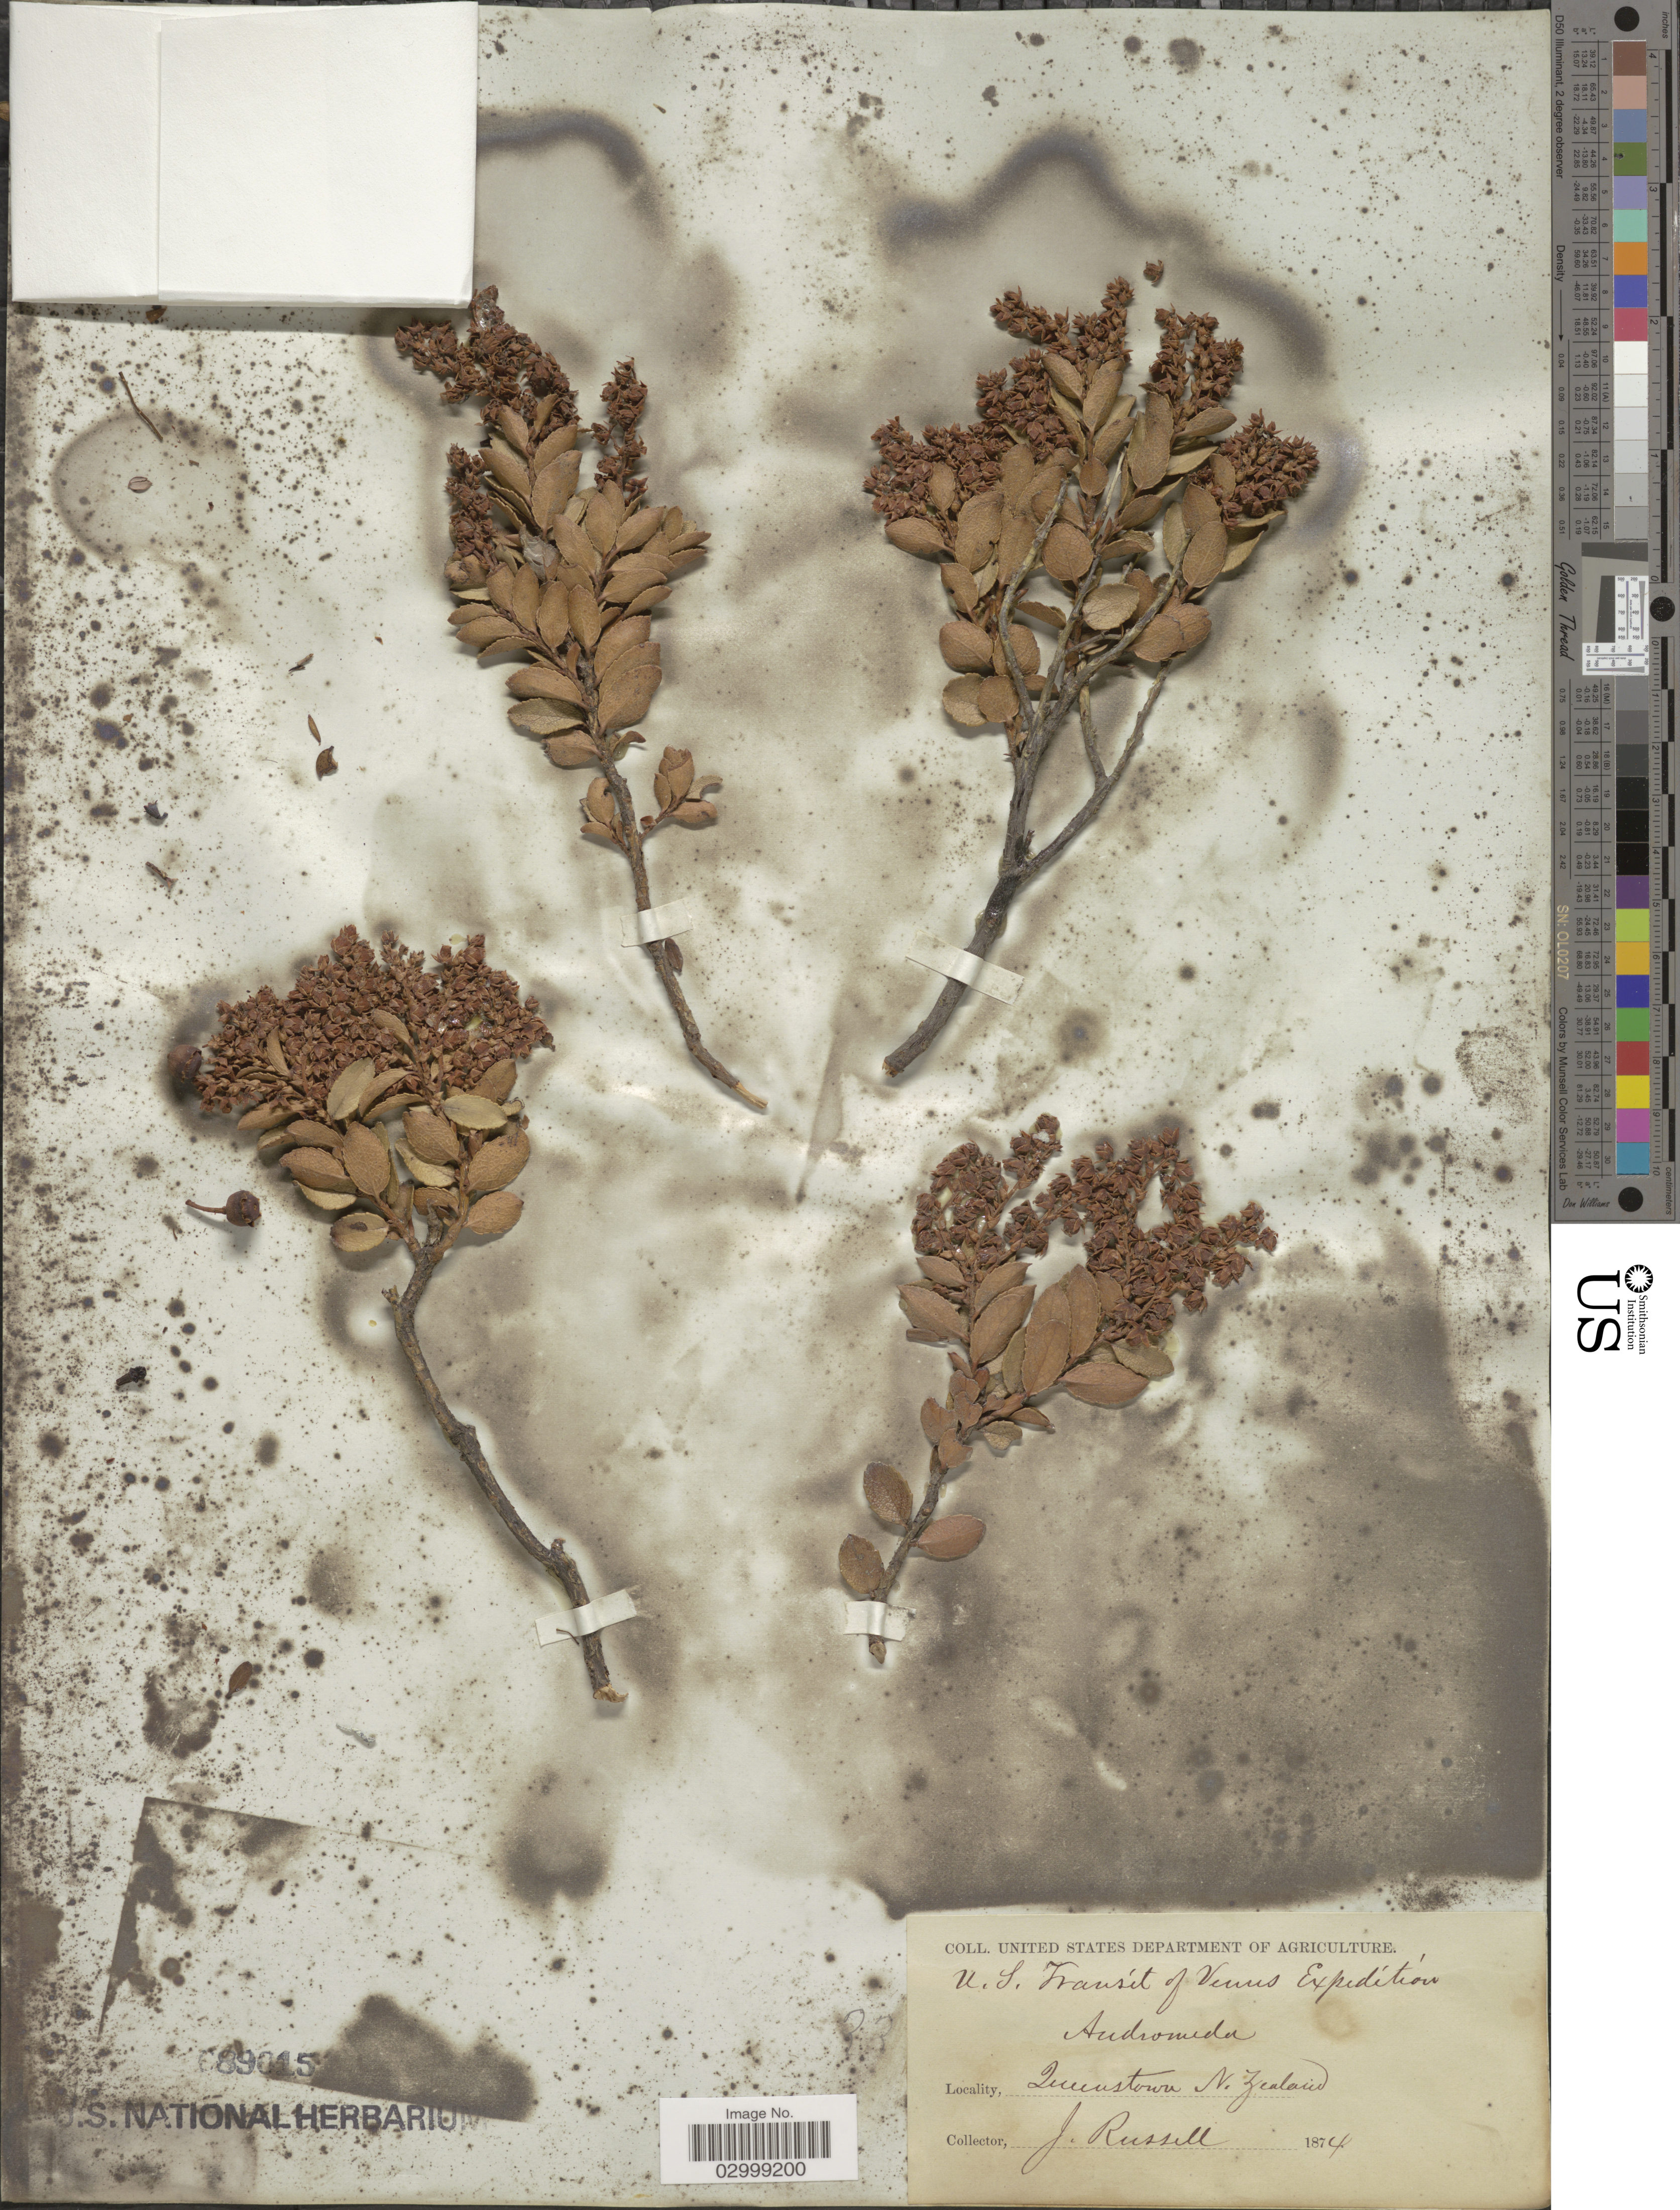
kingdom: Plantae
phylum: Tracheophyta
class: Magnoliopsida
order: Ericales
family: Ericaceae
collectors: J. Russel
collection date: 1874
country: New Zealand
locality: Queenstown, N. Zealand.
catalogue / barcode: US 89015